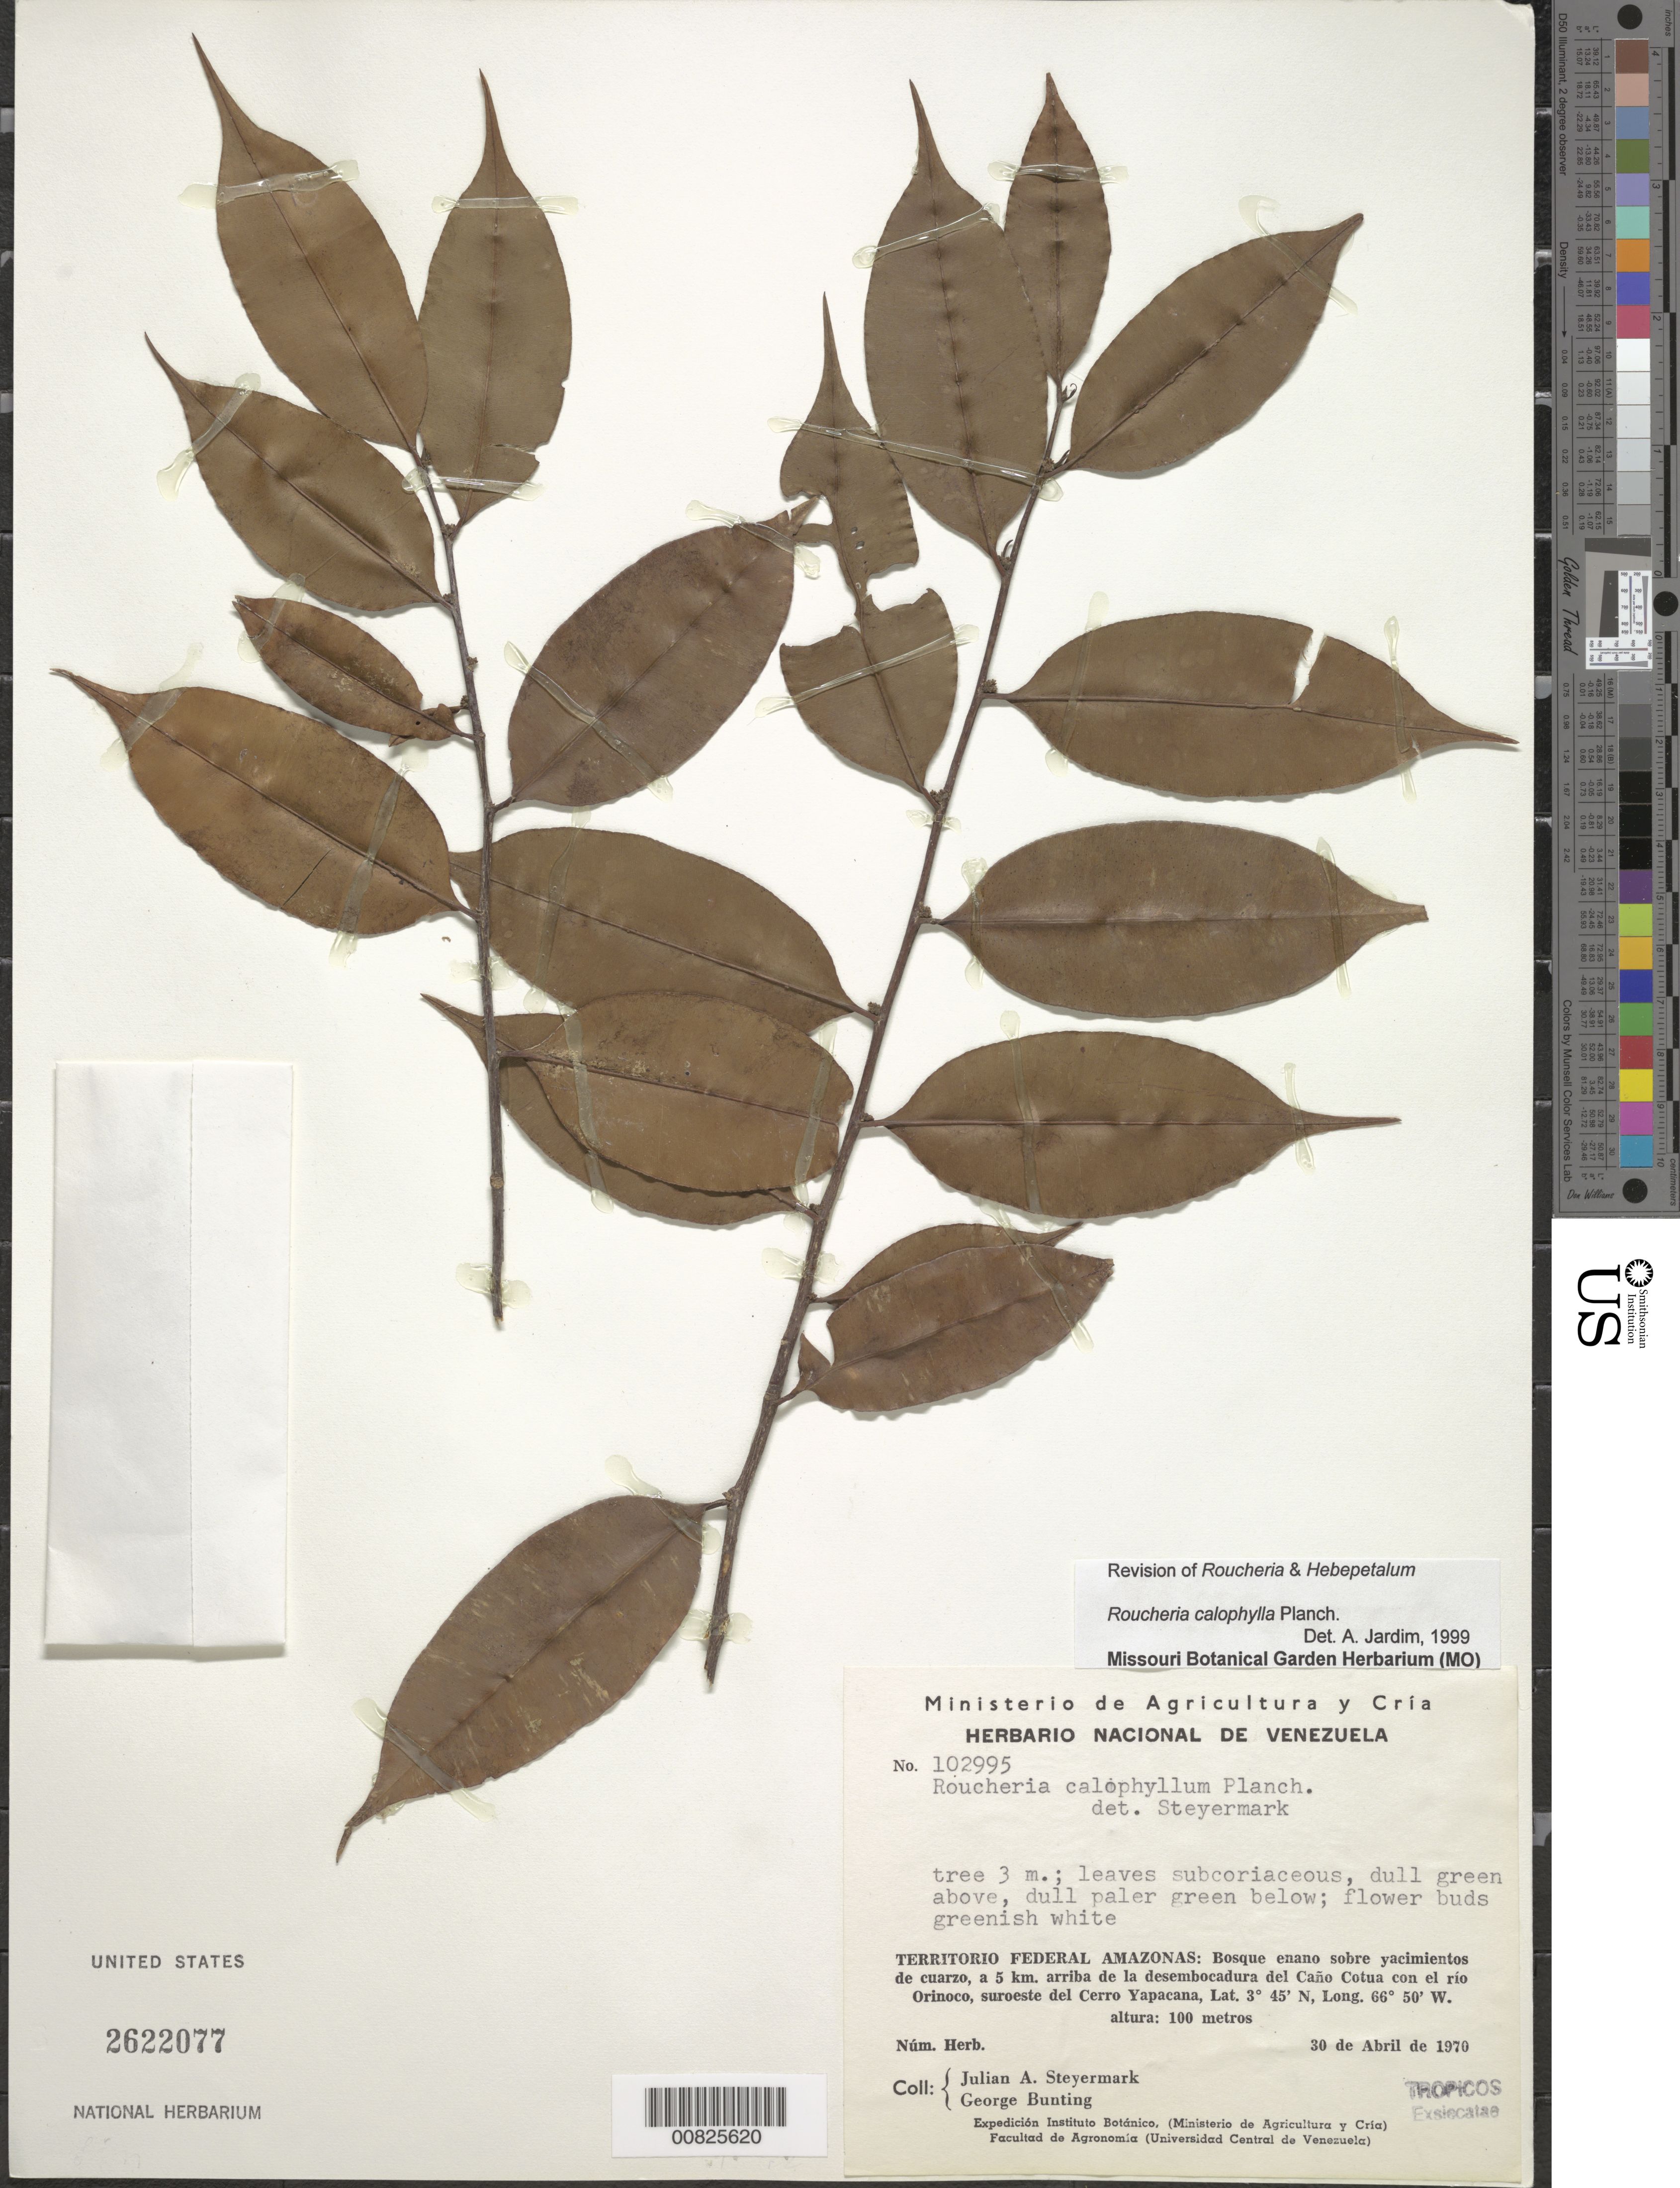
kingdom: Plantae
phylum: Tracheophyta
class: Magnoliopsida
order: Malpighiales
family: Linaceae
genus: Roucheria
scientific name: Roucheria calophylla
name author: Planch.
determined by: Jardim, A.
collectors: J. Steyermark & G. S. Bunting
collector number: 102995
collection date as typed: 30-Apr-70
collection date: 1970-04-30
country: Venezuela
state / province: Amazonas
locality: Cerro Yapacána, SW of; a 5 km arriba de la desembocadura del Caño Cotua con el río Orinoco, suroeste del Cerro Yapacána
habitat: Dwarf forest on quartz deposits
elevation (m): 100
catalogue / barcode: US 2622077